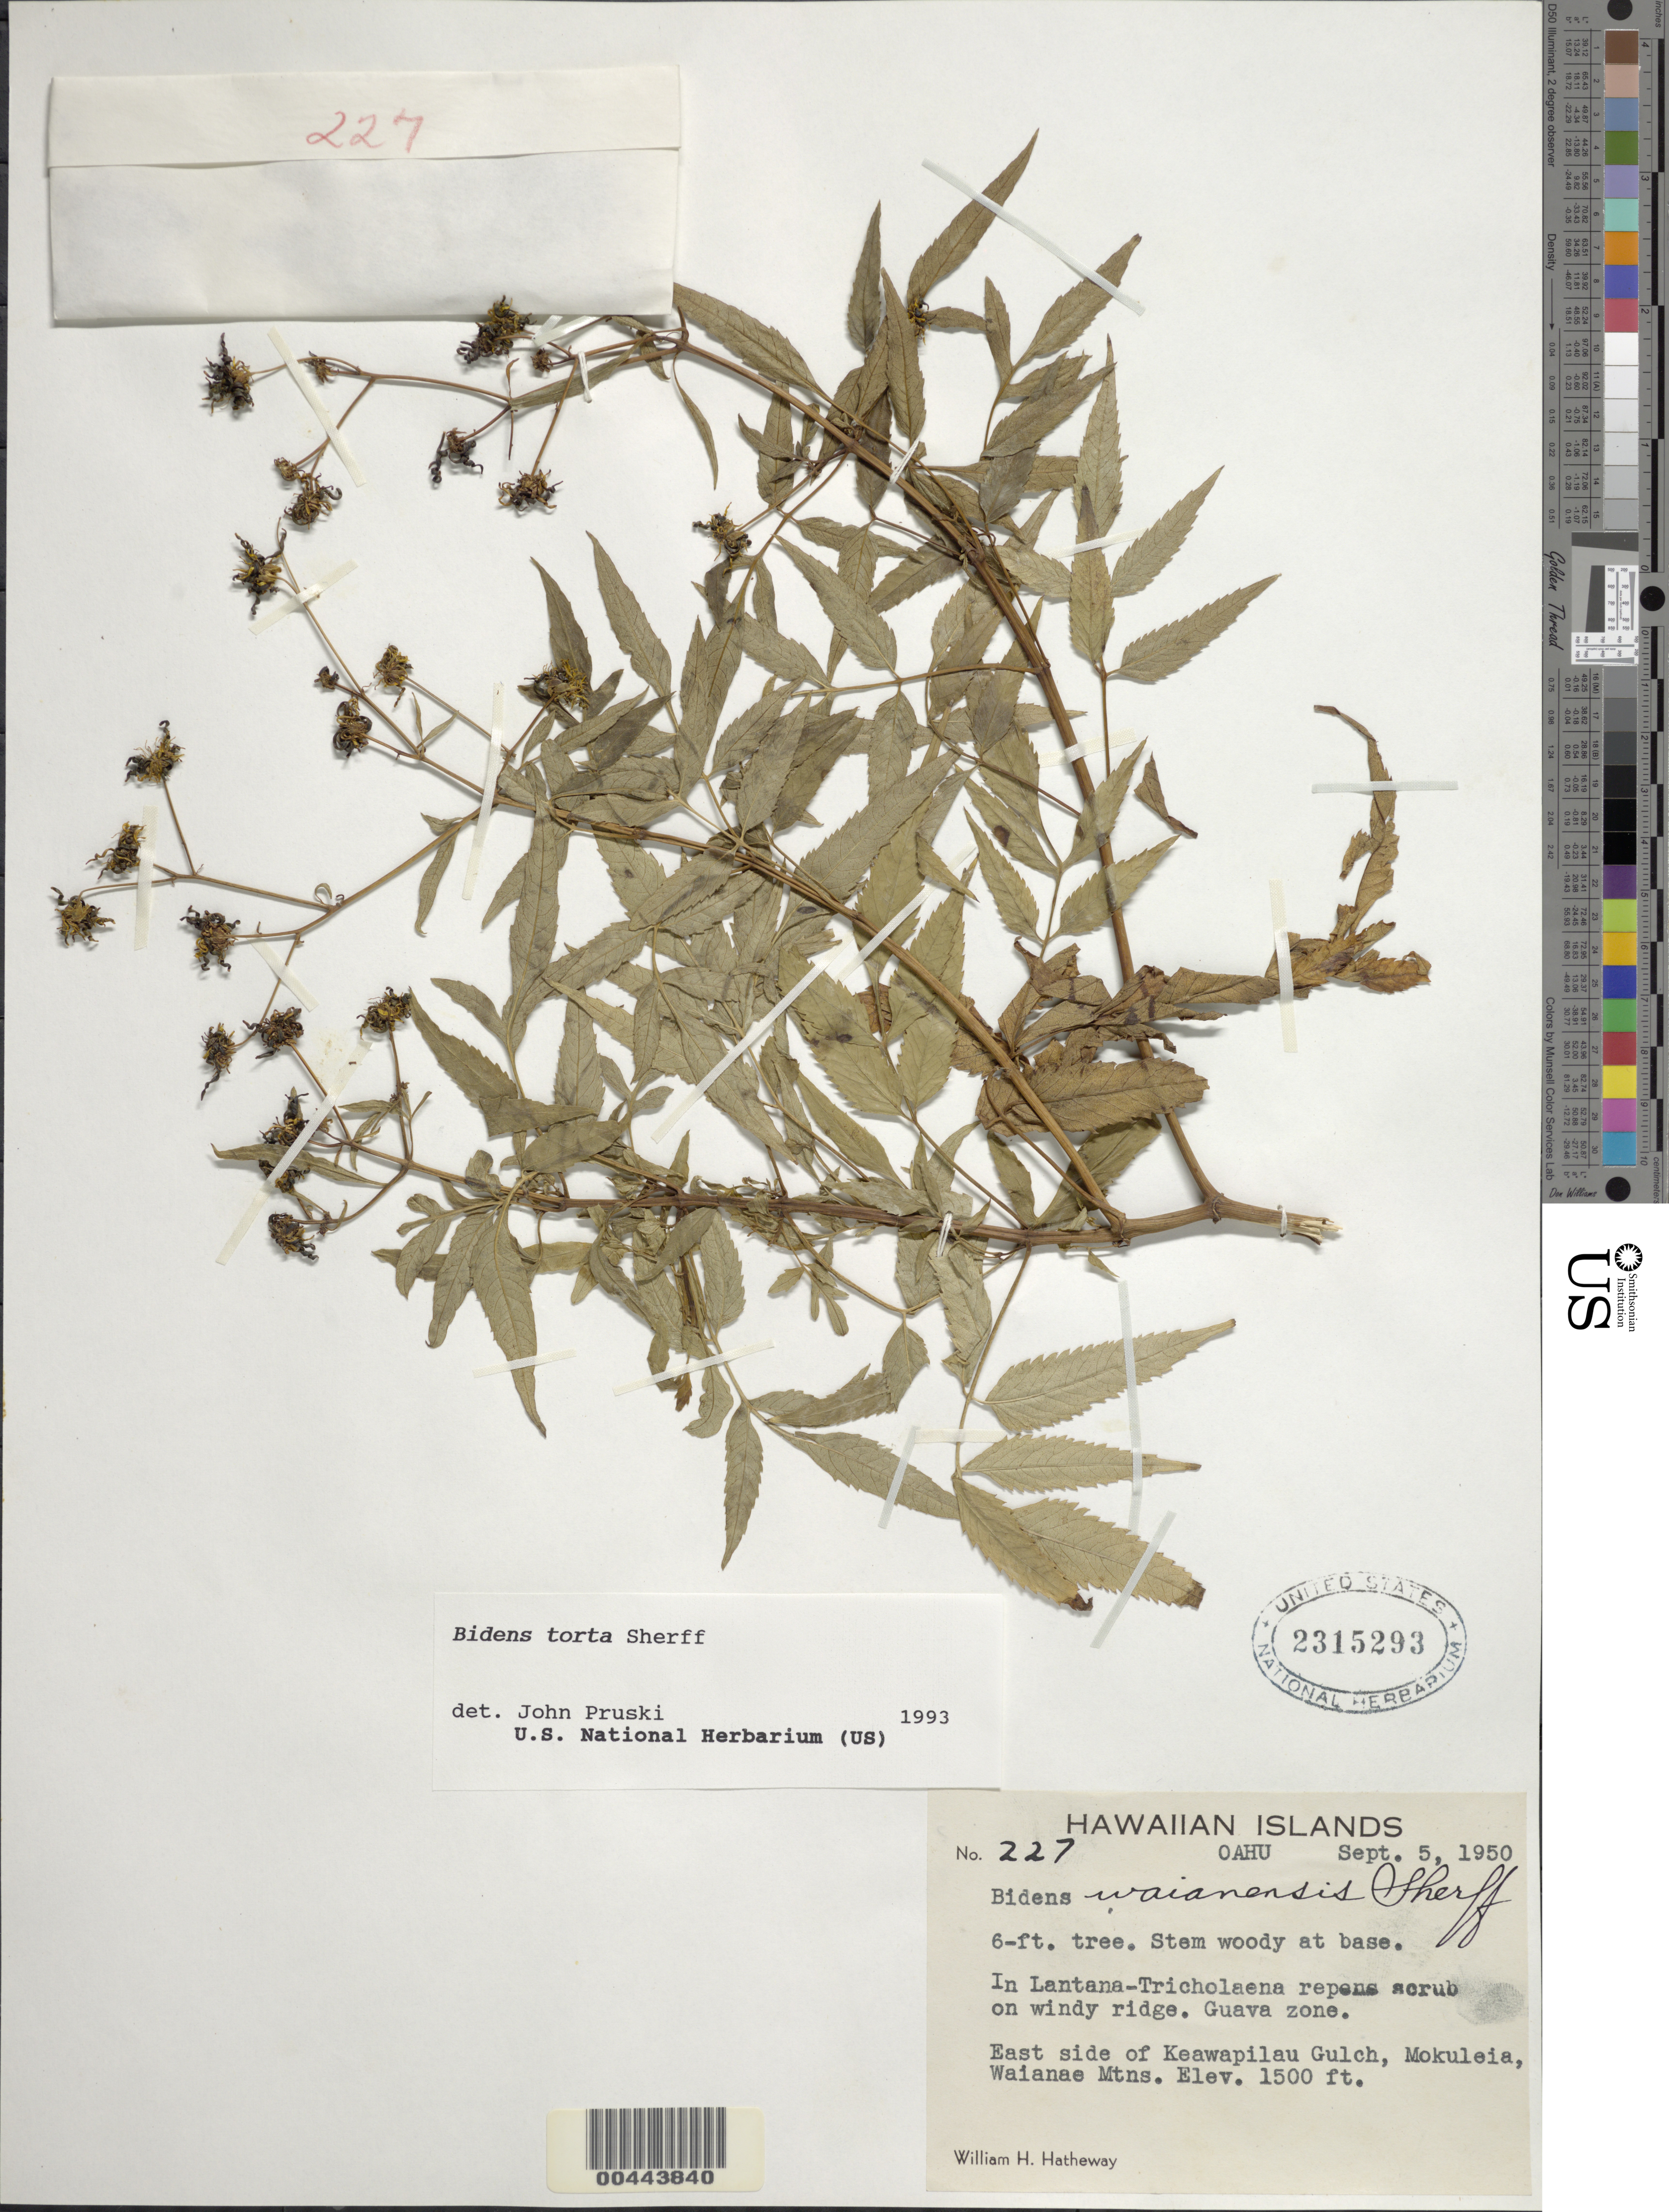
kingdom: Plantae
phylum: Tracheophyta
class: Magnoliopsida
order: Asterales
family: Asteraceae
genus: Bidens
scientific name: Bidens torta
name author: Sherff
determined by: Pruski, J. F.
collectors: W. H. Hatheway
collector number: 227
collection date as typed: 5 Sep 1950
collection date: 1950-09-05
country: United States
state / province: Hawaii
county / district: Honolulu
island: Oahu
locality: East side of Keawapilau Gulch, Mokuleia, Waianae Mountains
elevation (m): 457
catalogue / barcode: US 2315293